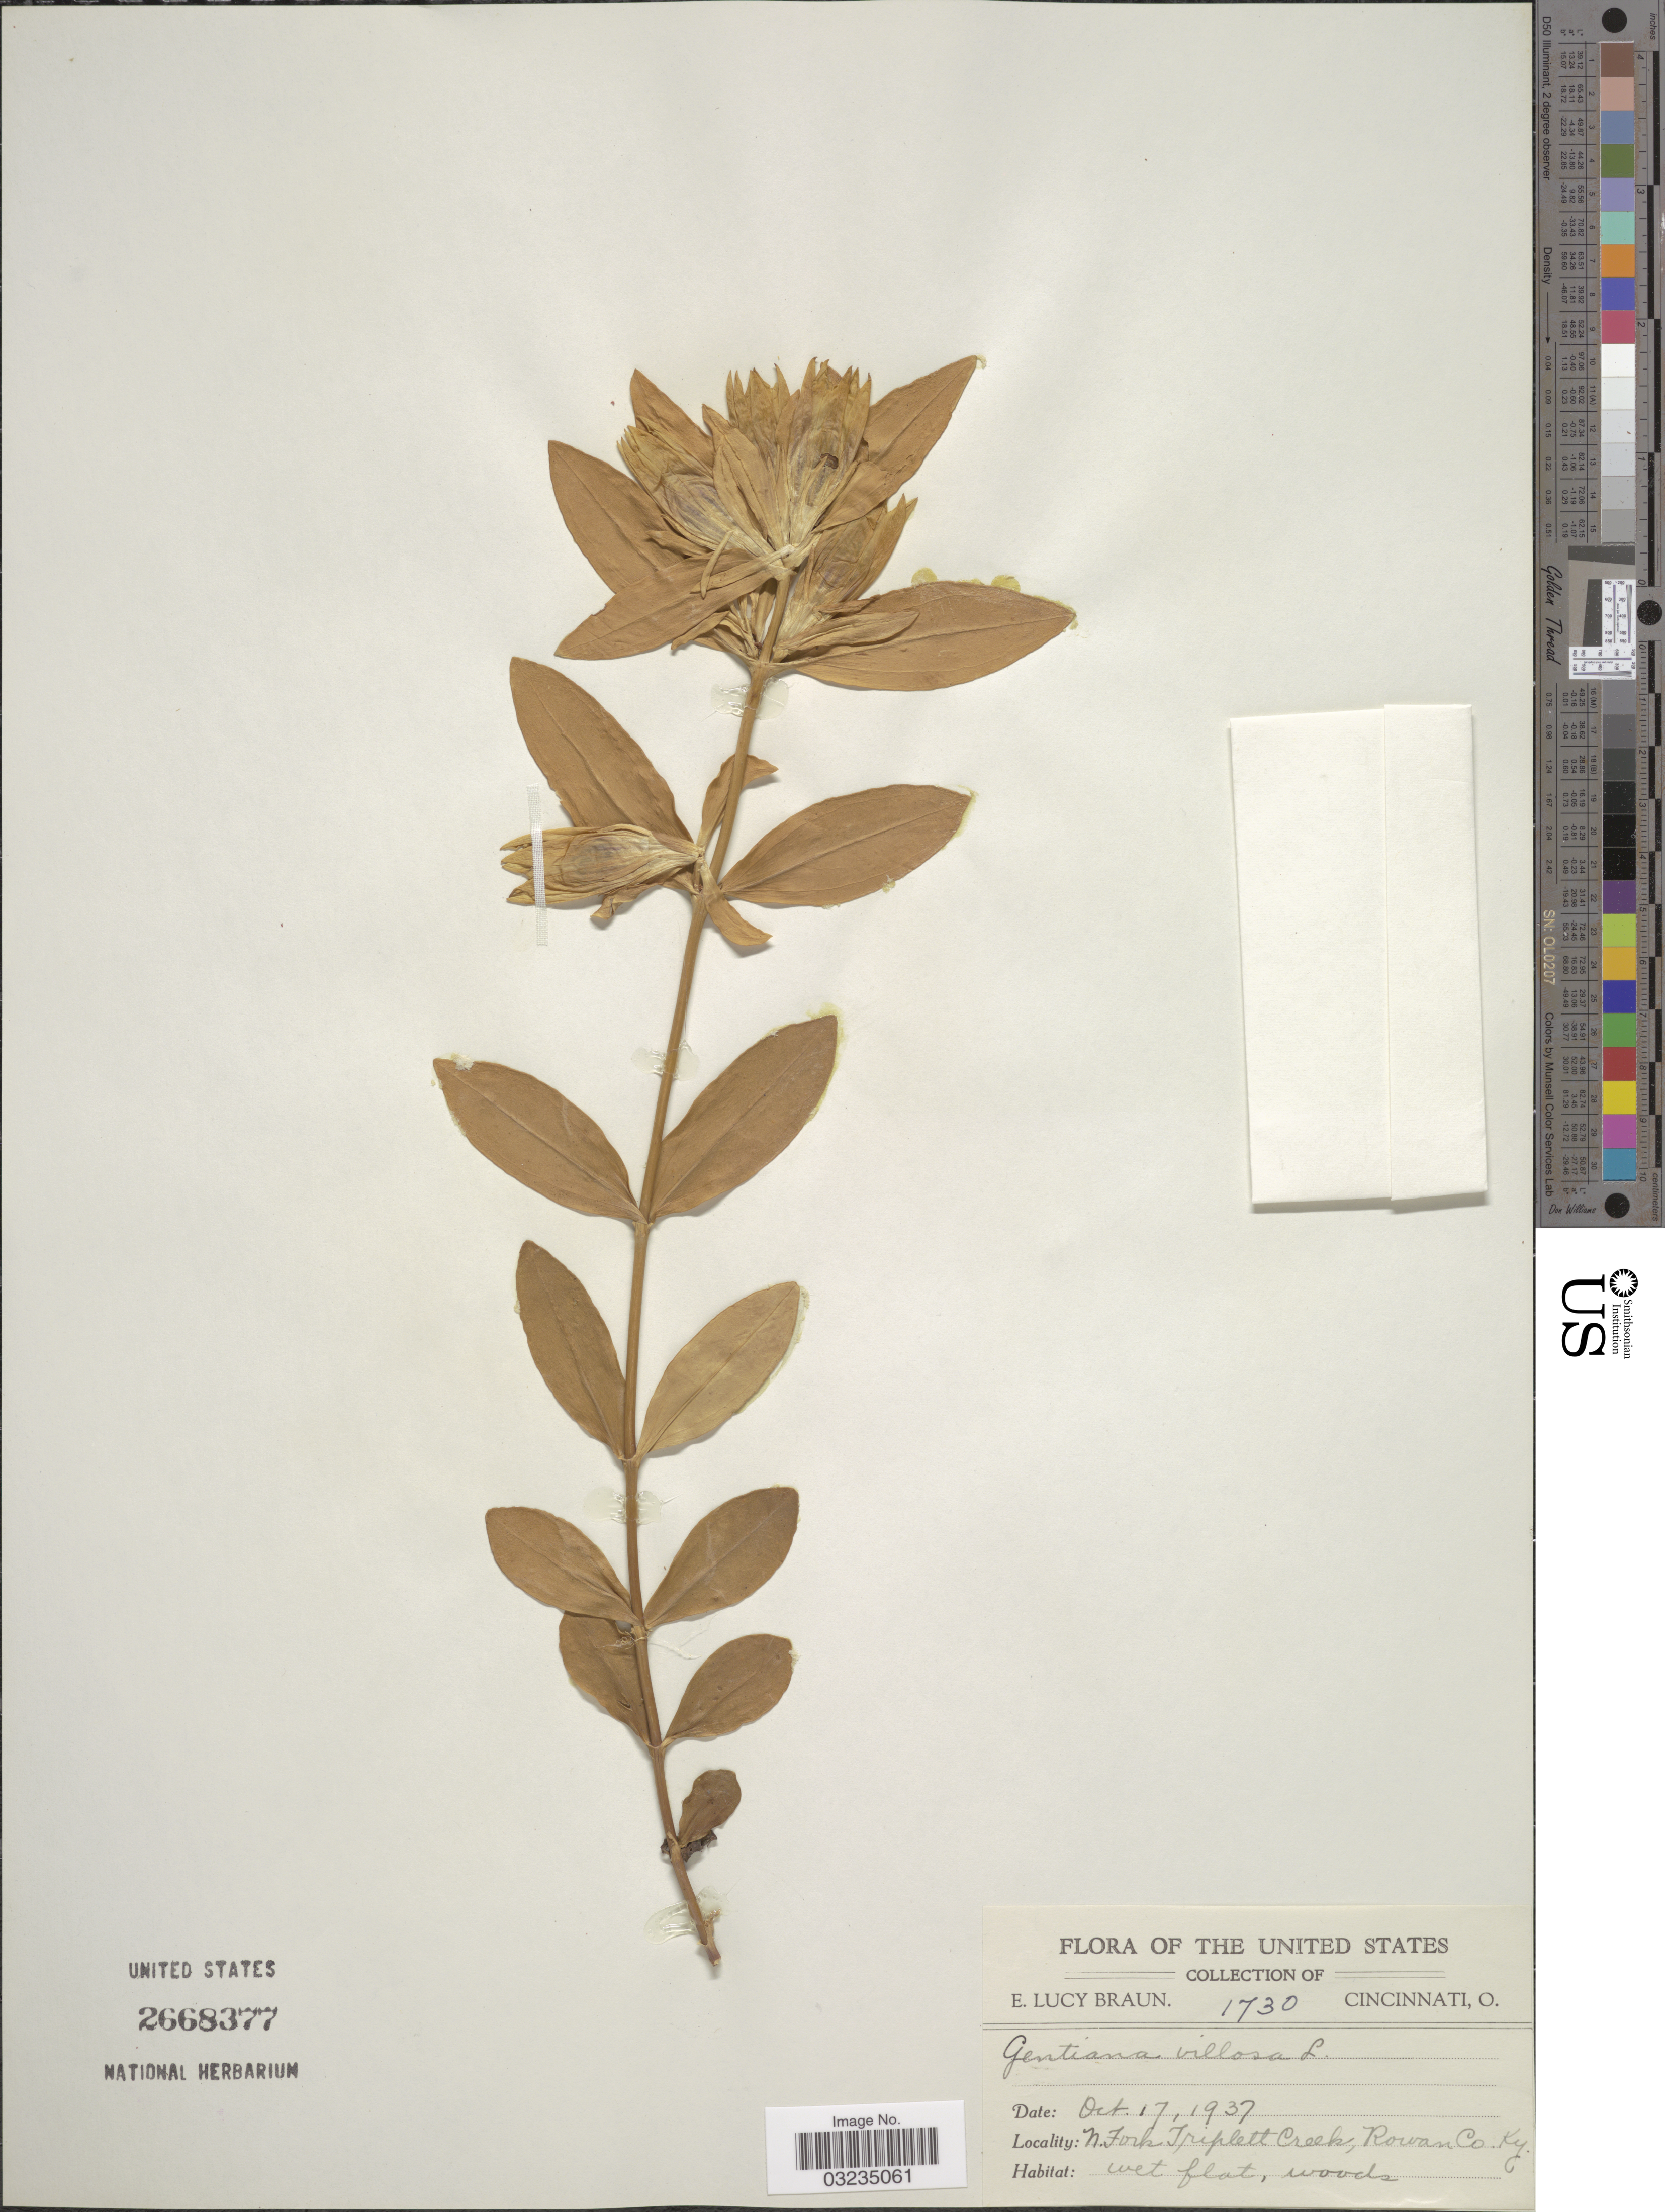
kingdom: Plantae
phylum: Tracheophyta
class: Magnoliopsida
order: Gentianales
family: Gentianaceae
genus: Gentiana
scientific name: Gentiana villosa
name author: L.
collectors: E. Braun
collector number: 1730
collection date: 1937-10-17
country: United States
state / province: Kentucky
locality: N. Fork Triplett Creek, Rowan Co.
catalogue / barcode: US 2668377